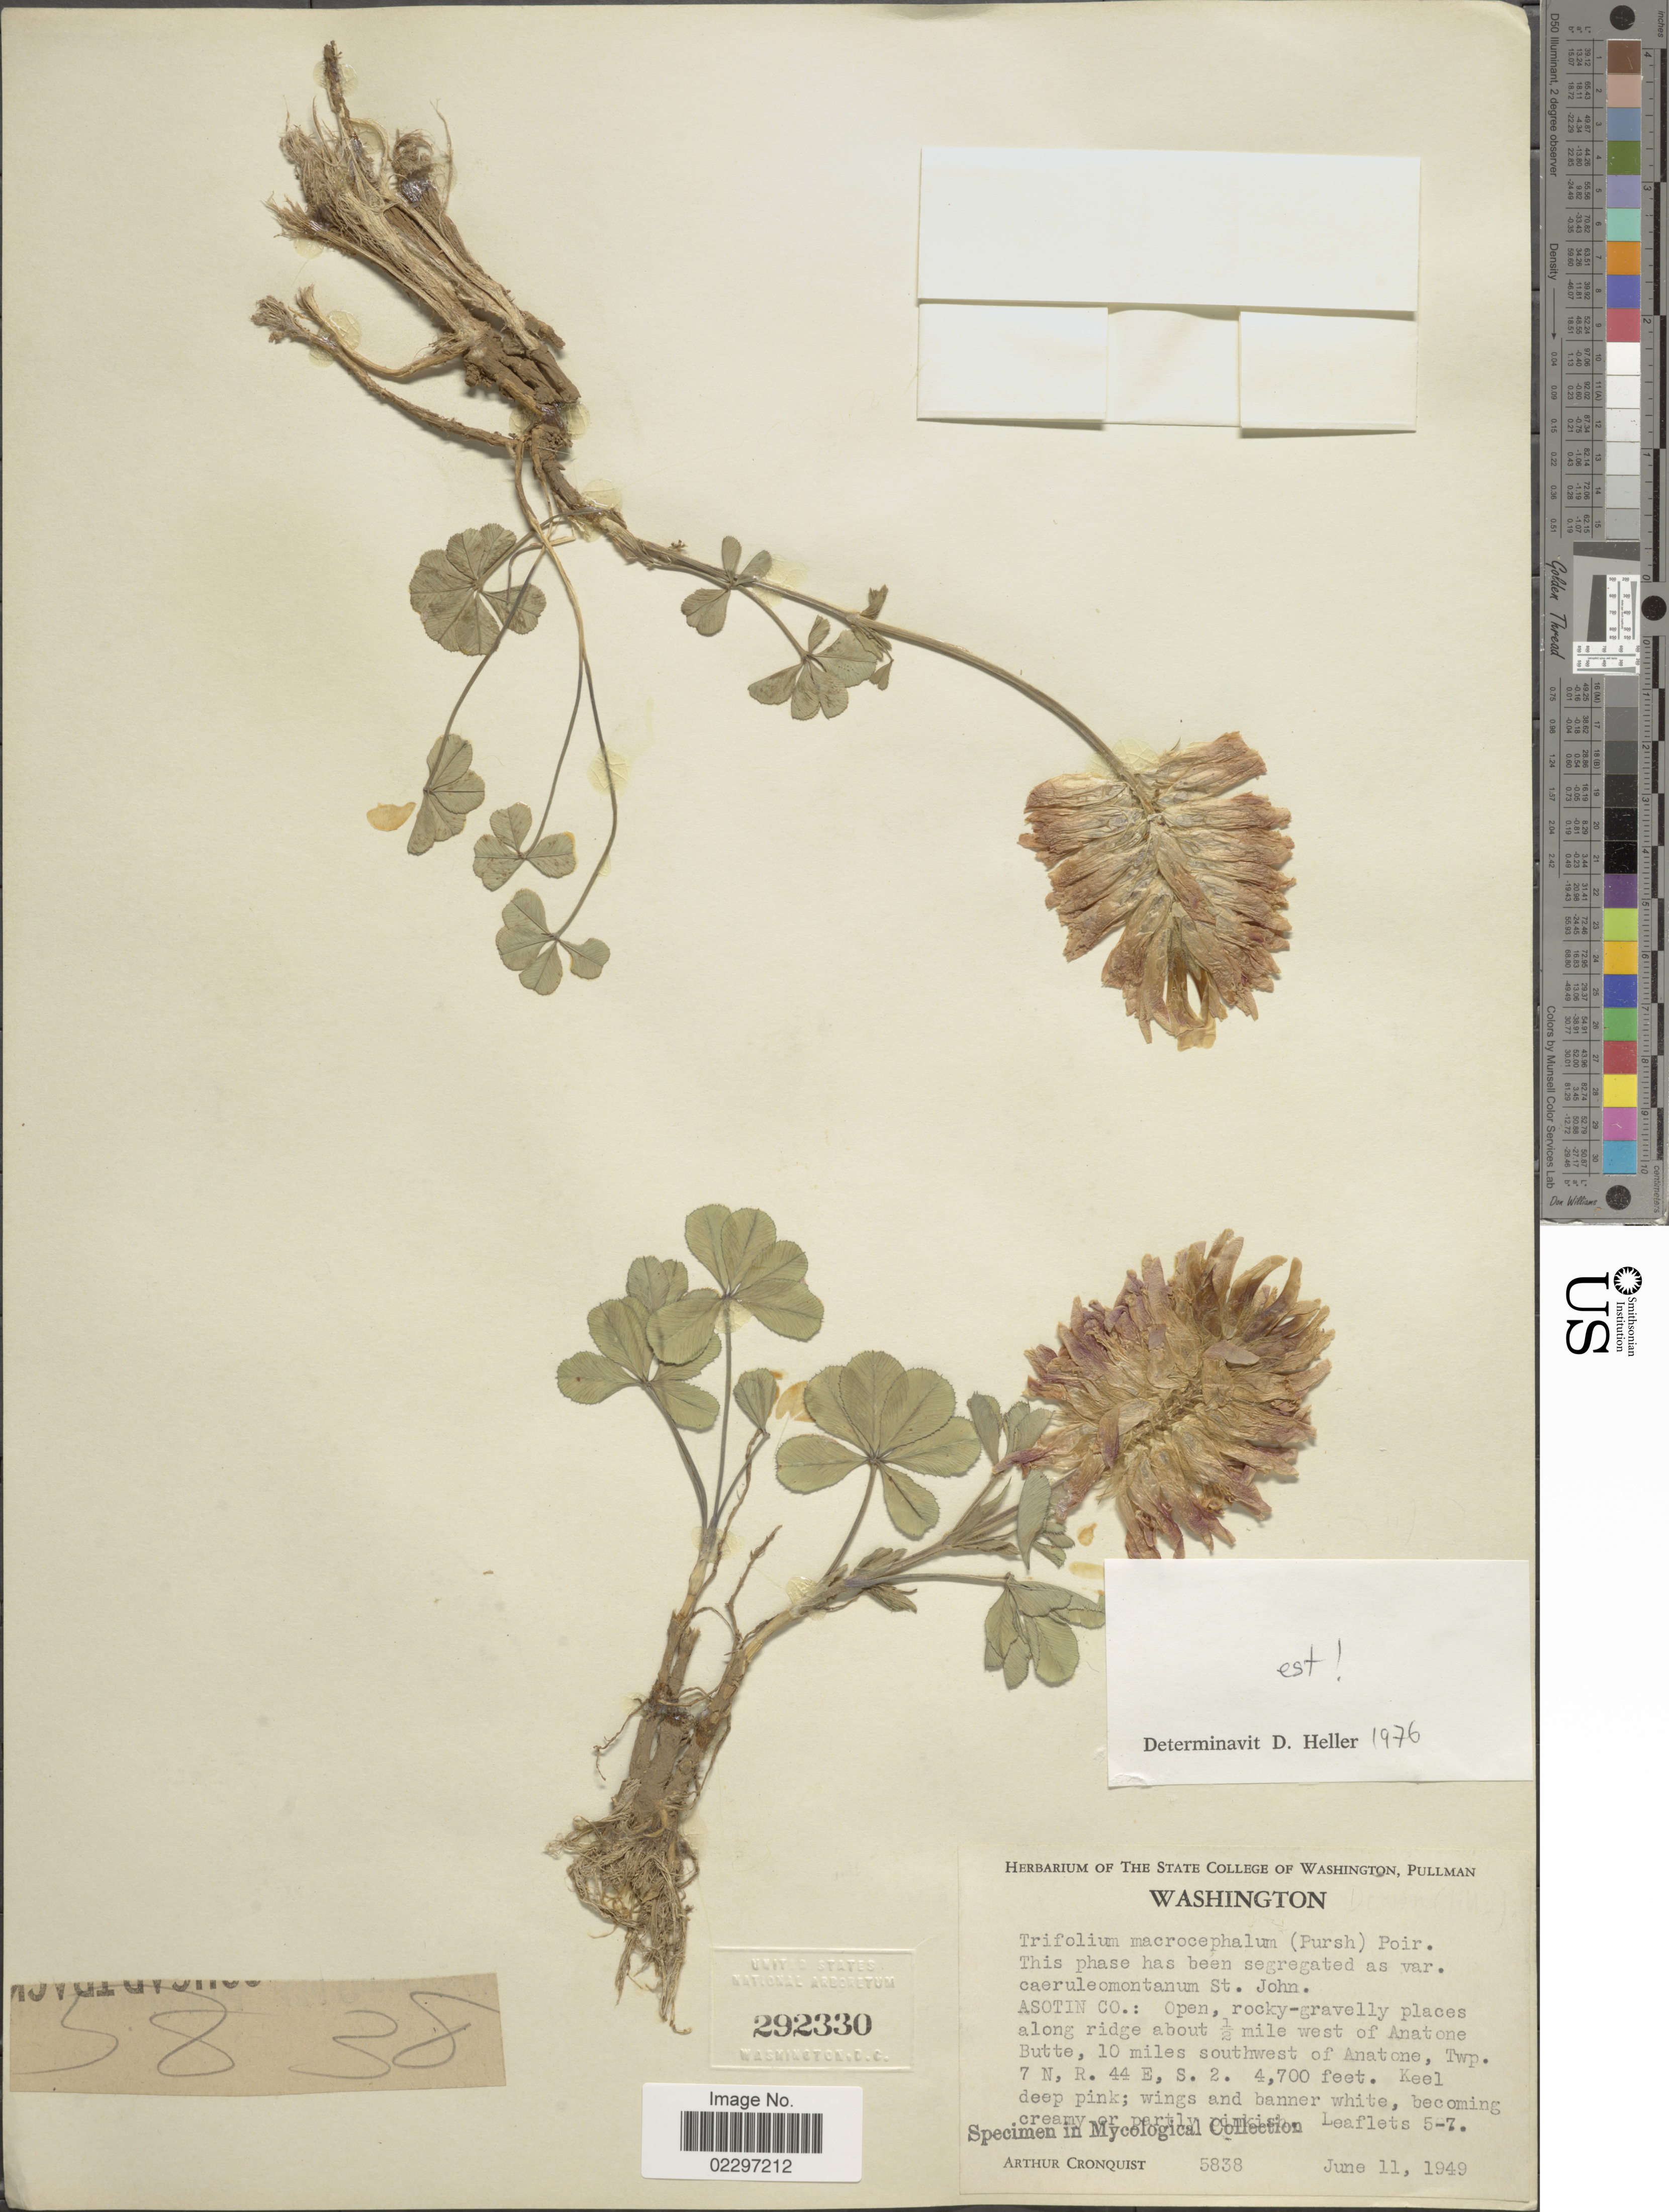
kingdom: Plantae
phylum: Tracheophyta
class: Magnoliopsida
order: Fabales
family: Fabaceae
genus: Trifolium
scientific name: Trifolium macrocephalum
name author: (Pursh) Poir.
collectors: A. J. Cronquist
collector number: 5838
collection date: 1949-06-11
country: United States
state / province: Washington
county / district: Asotin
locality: Asotin Co.: Open, rocky-gravelly places along ridge about ½ mile west of Anatone Butte, 10 miles southwest of Anatone, Twp. 7 N, R. 44 E, S. 2.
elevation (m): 1433